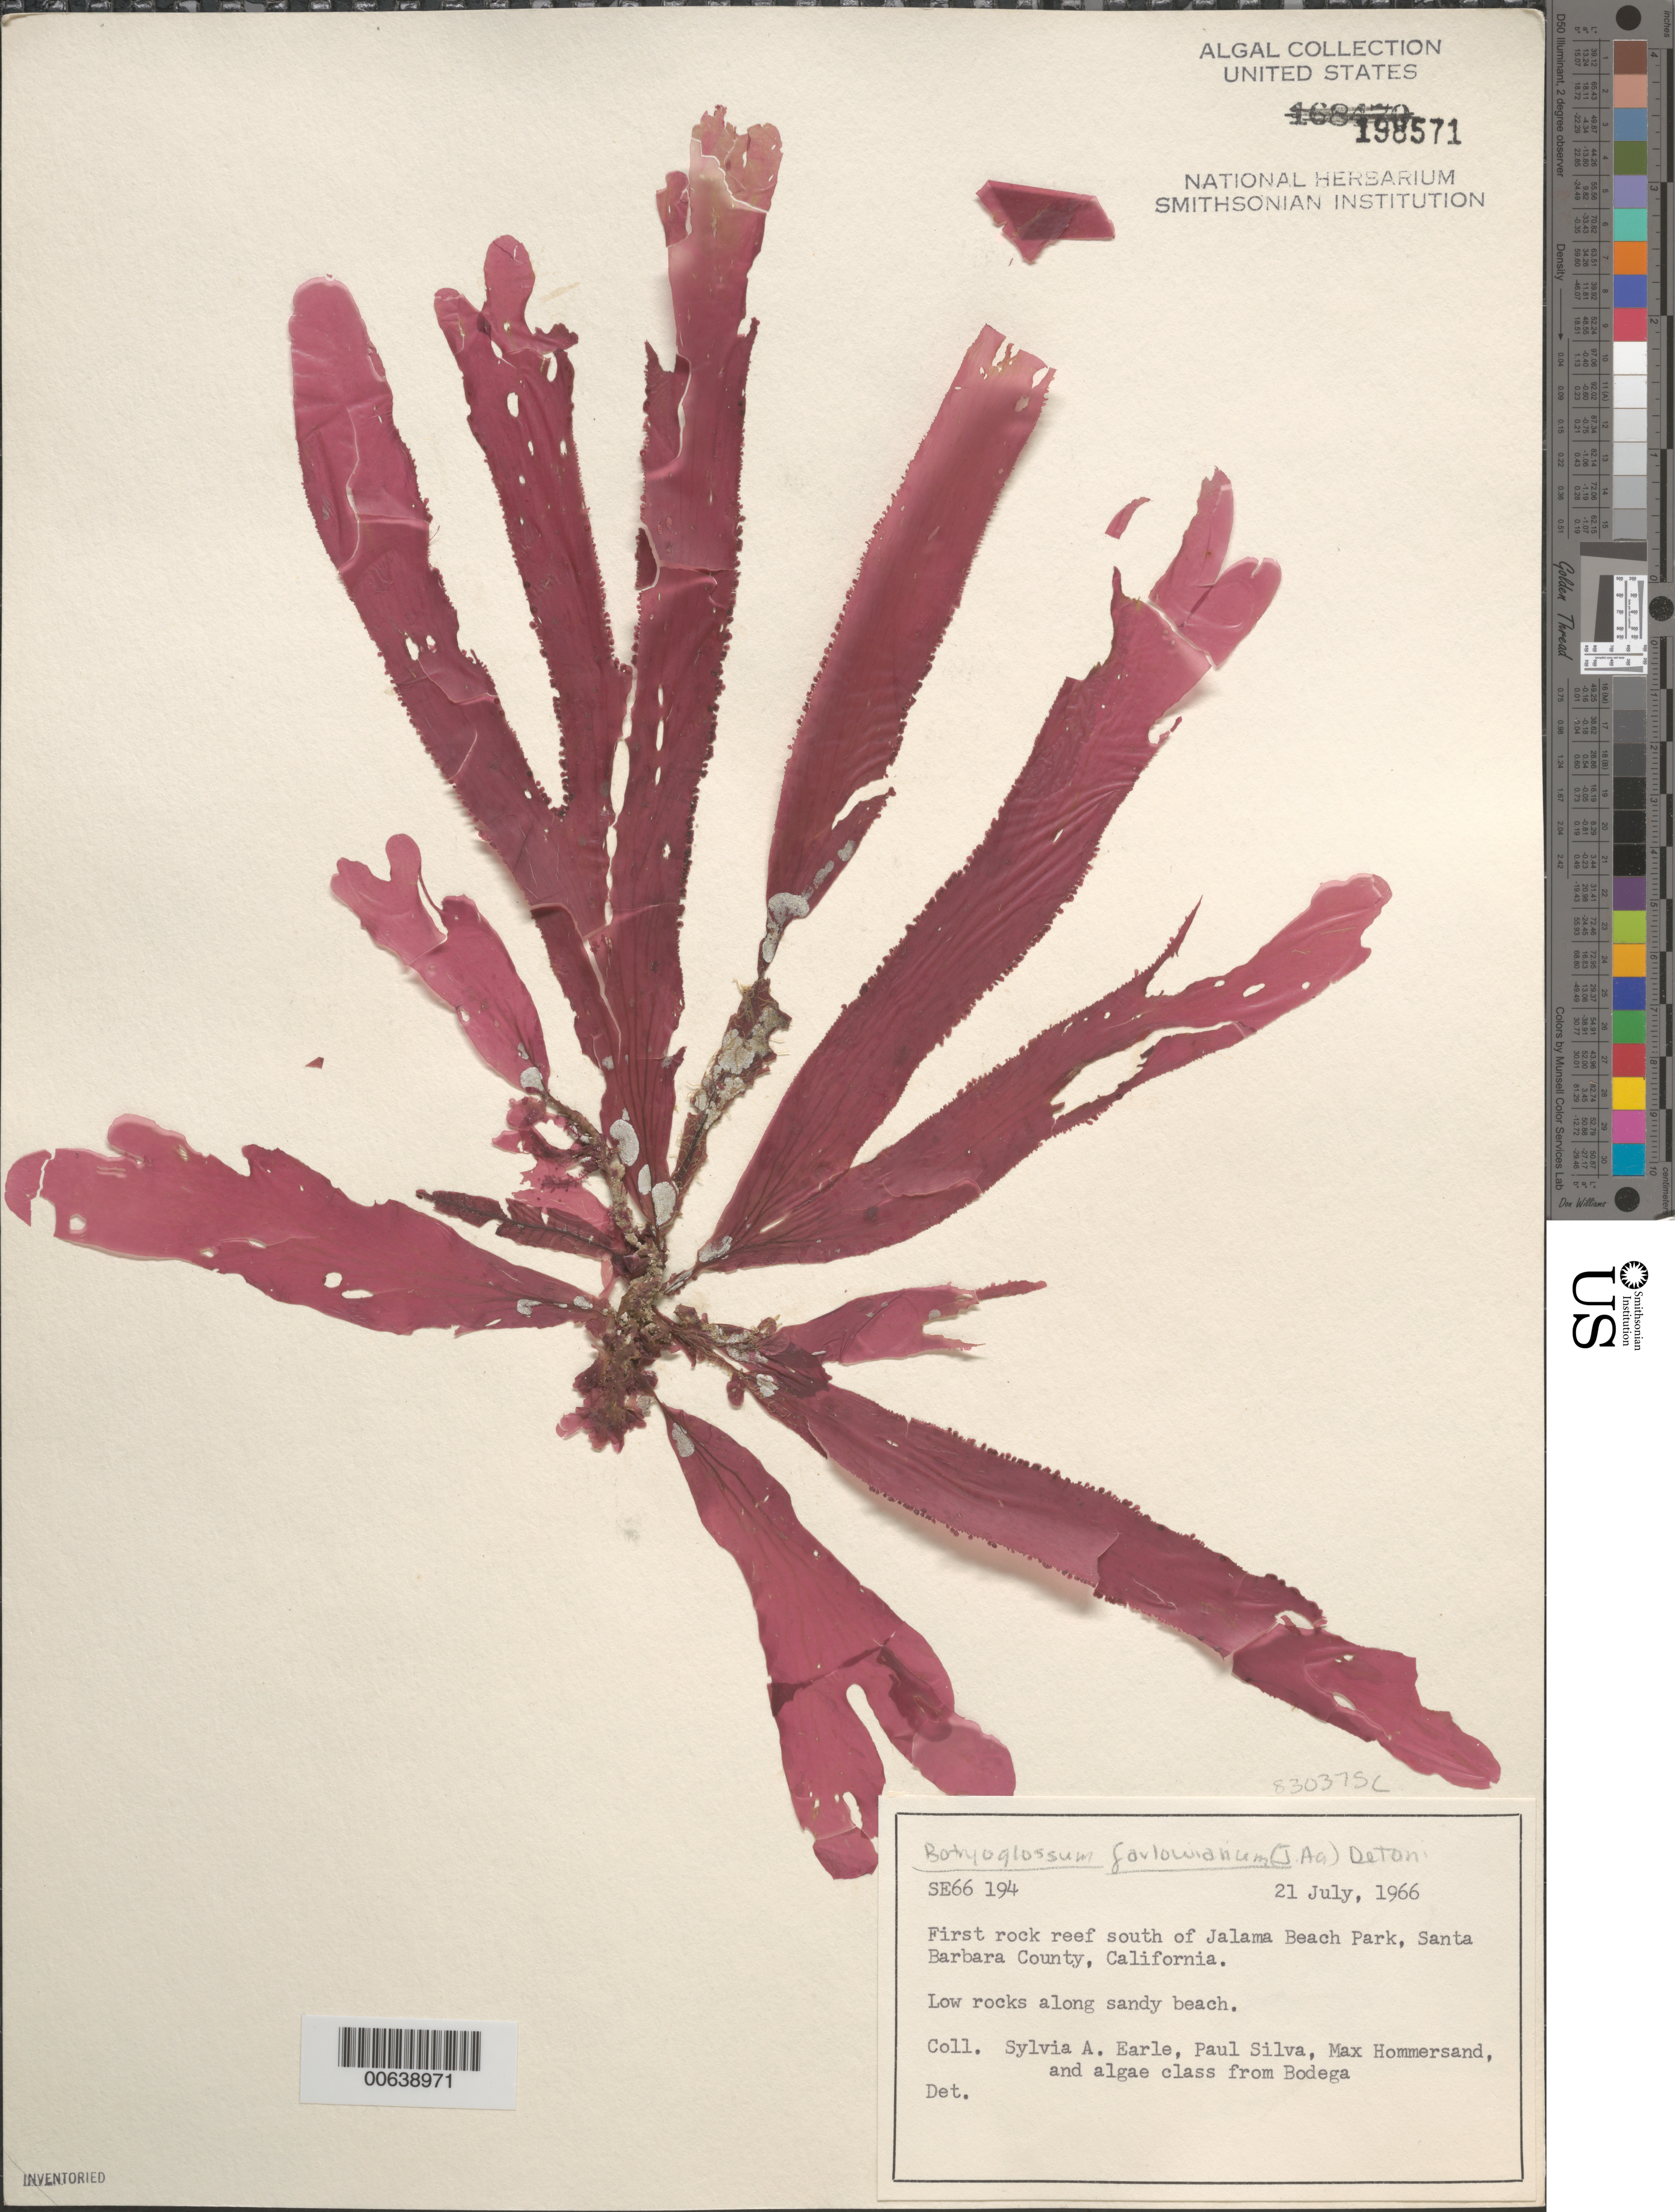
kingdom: Plantae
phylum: Rhodophyta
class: Florideophyceae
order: Ceramiales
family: Delesseriaceae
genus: Botryoglossum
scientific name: Botryoglossum farlowianum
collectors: S. A. Earle, P. C. Silva, M. H. Hommersand & Bodega Algae Class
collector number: Se 66194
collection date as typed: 21 Jul 1966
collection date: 1966-07-21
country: United States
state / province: California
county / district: Santa Barbara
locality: Reef south of Jalama Beach Park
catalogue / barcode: US 198571